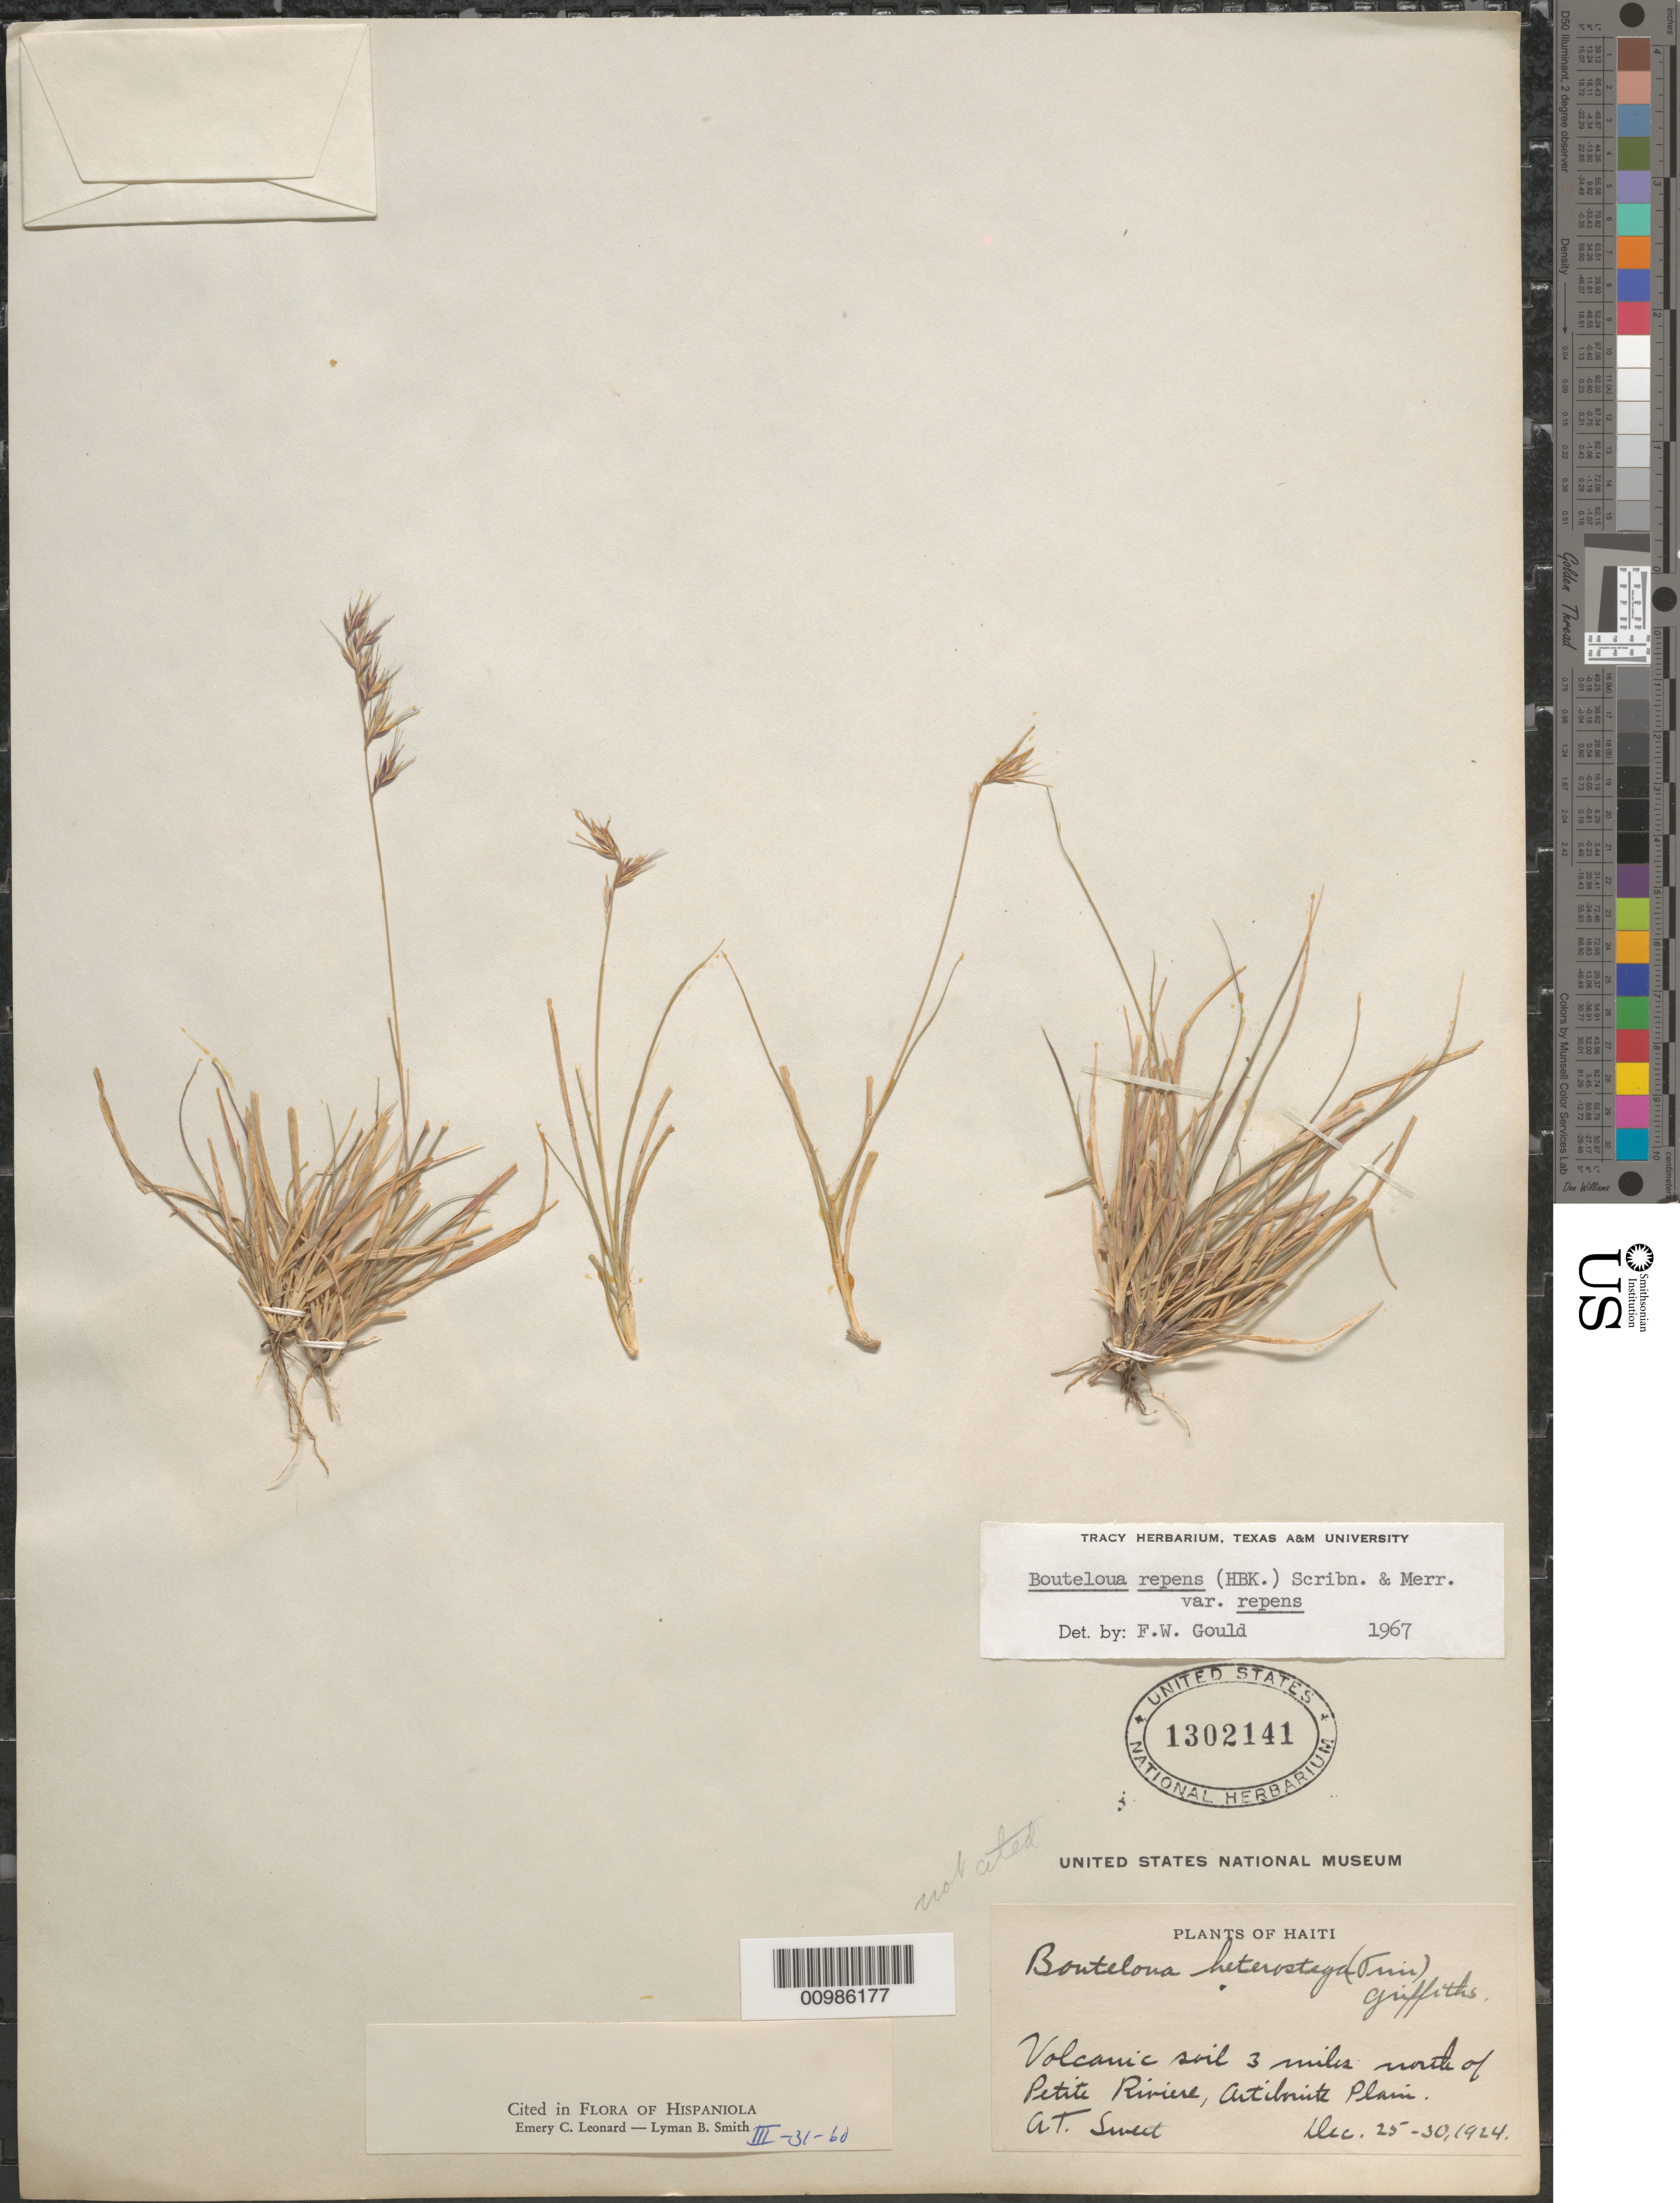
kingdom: Plantae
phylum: Tracheophyta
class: Liliopsida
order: Poales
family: Poaceae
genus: Bouteloua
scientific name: Bouteloua repens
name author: (Kunth) Scribn. & Merr.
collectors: A. T. Sweet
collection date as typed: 25 Dec 1924 to30 Dec 1924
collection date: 1924-12-25/1924-12-30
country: Haiti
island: Hispaniola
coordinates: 0 N, 0 E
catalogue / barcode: US 1302141